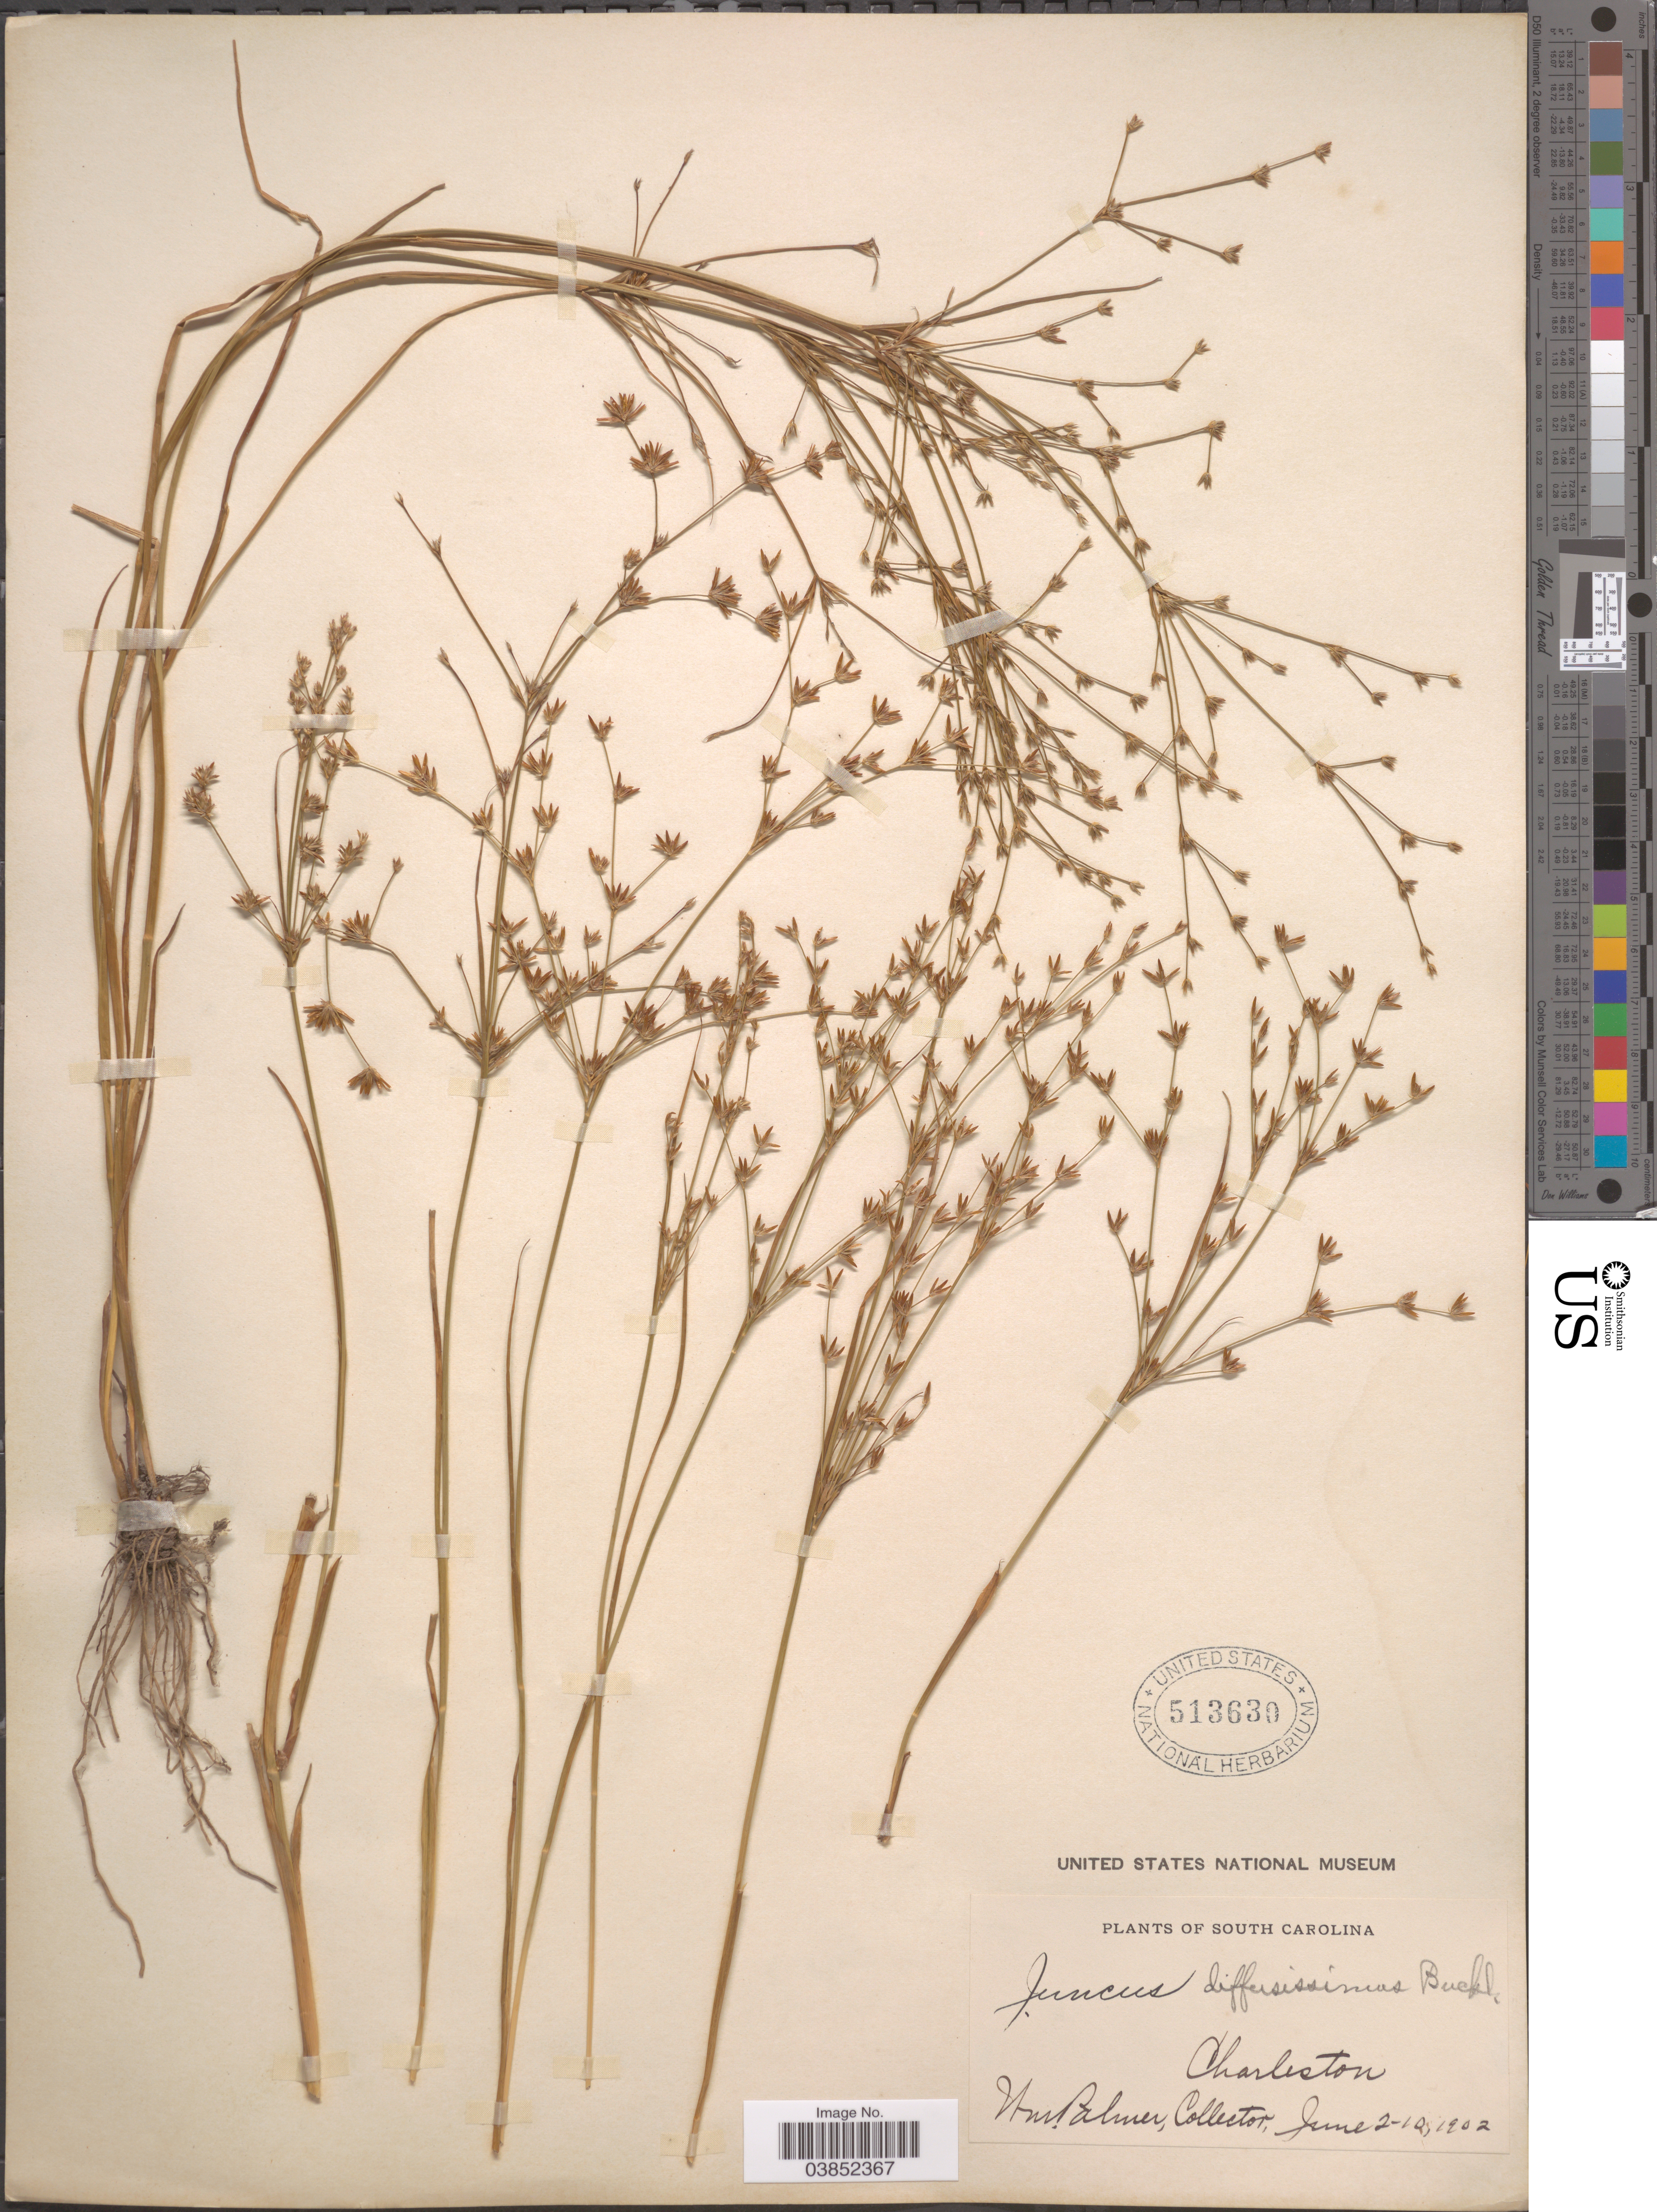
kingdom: Plantae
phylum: Tracheophyta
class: Liliopsida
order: Poales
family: Juncaceae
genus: Juncus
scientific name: Juncus diffusissimus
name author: Buckley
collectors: W. Palmer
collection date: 1902-06-02/1902-06-10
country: United States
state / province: South Carolina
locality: Charleston.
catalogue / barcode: US 513630